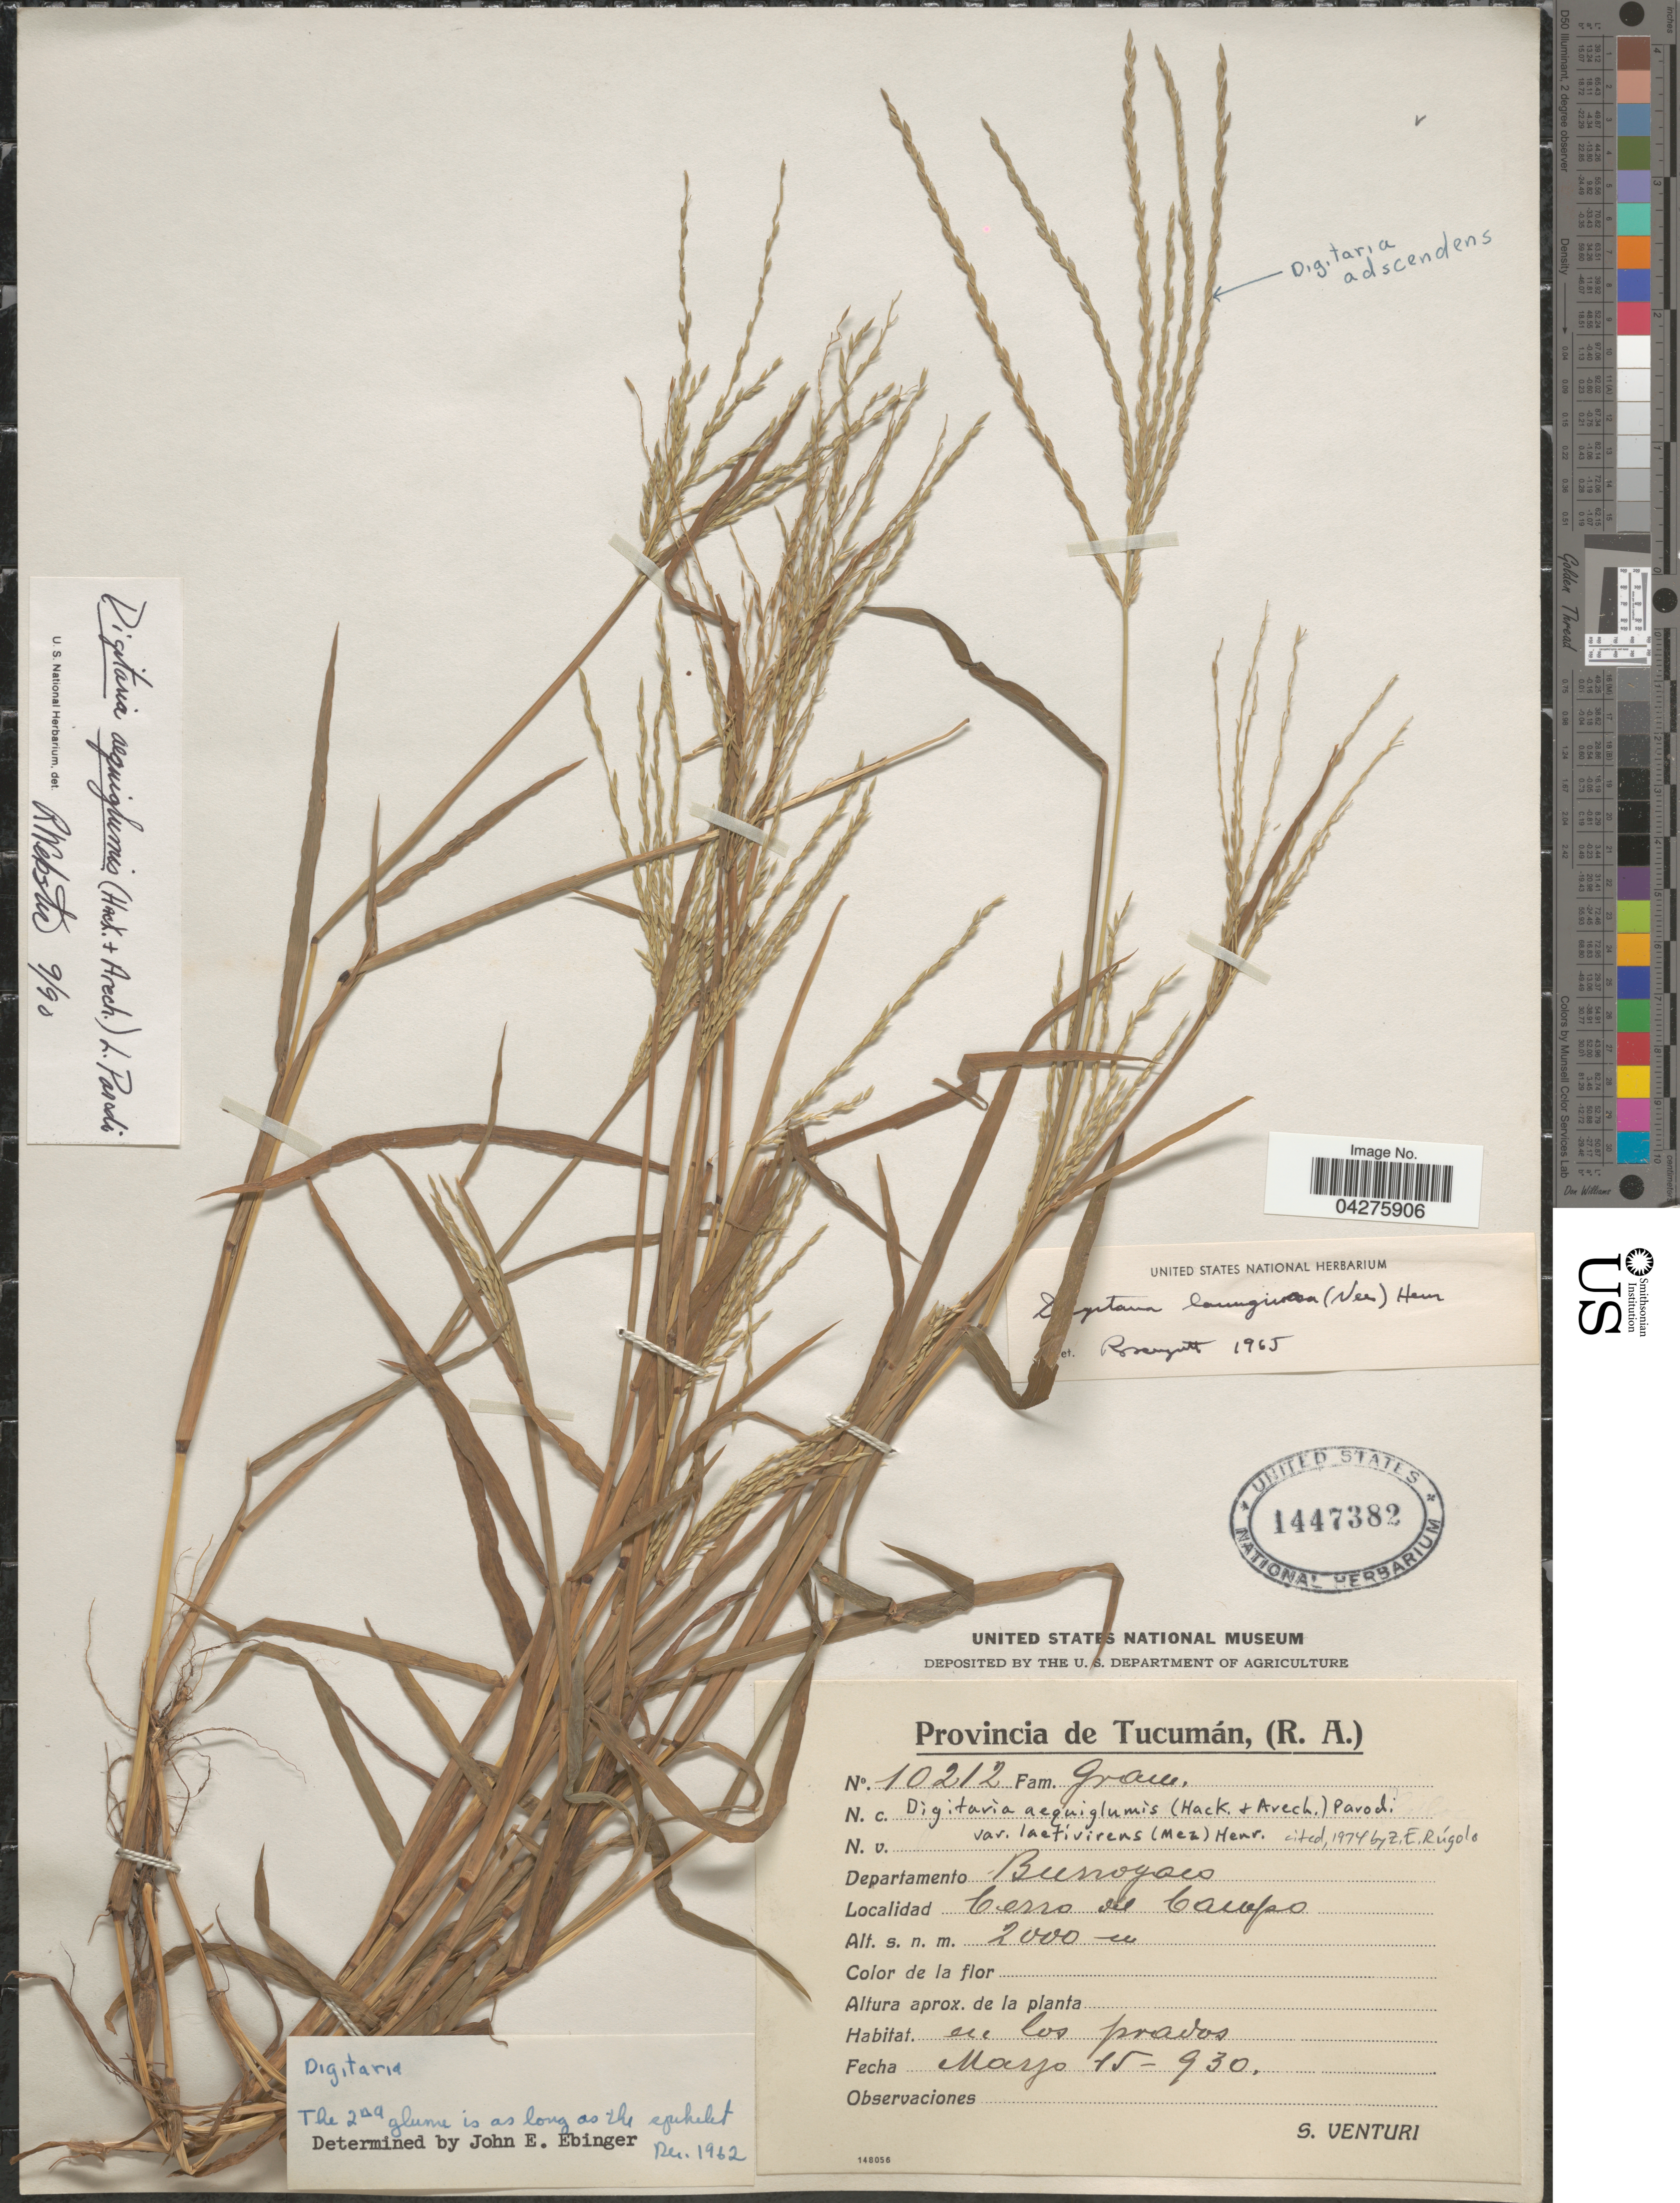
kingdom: Plantae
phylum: Tracheophyta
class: Liliopsida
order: Poales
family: Poaceae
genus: Digitaria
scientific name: Digitaria aequiglumis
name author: (Hack. & Arechav.) Parodi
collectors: S. Venturi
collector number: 10212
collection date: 1930-03-15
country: Argentina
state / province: Tucuman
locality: Departamento Burruyacu. Cerro de Campo. En los prados.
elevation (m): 2000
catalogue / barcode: US 1447382